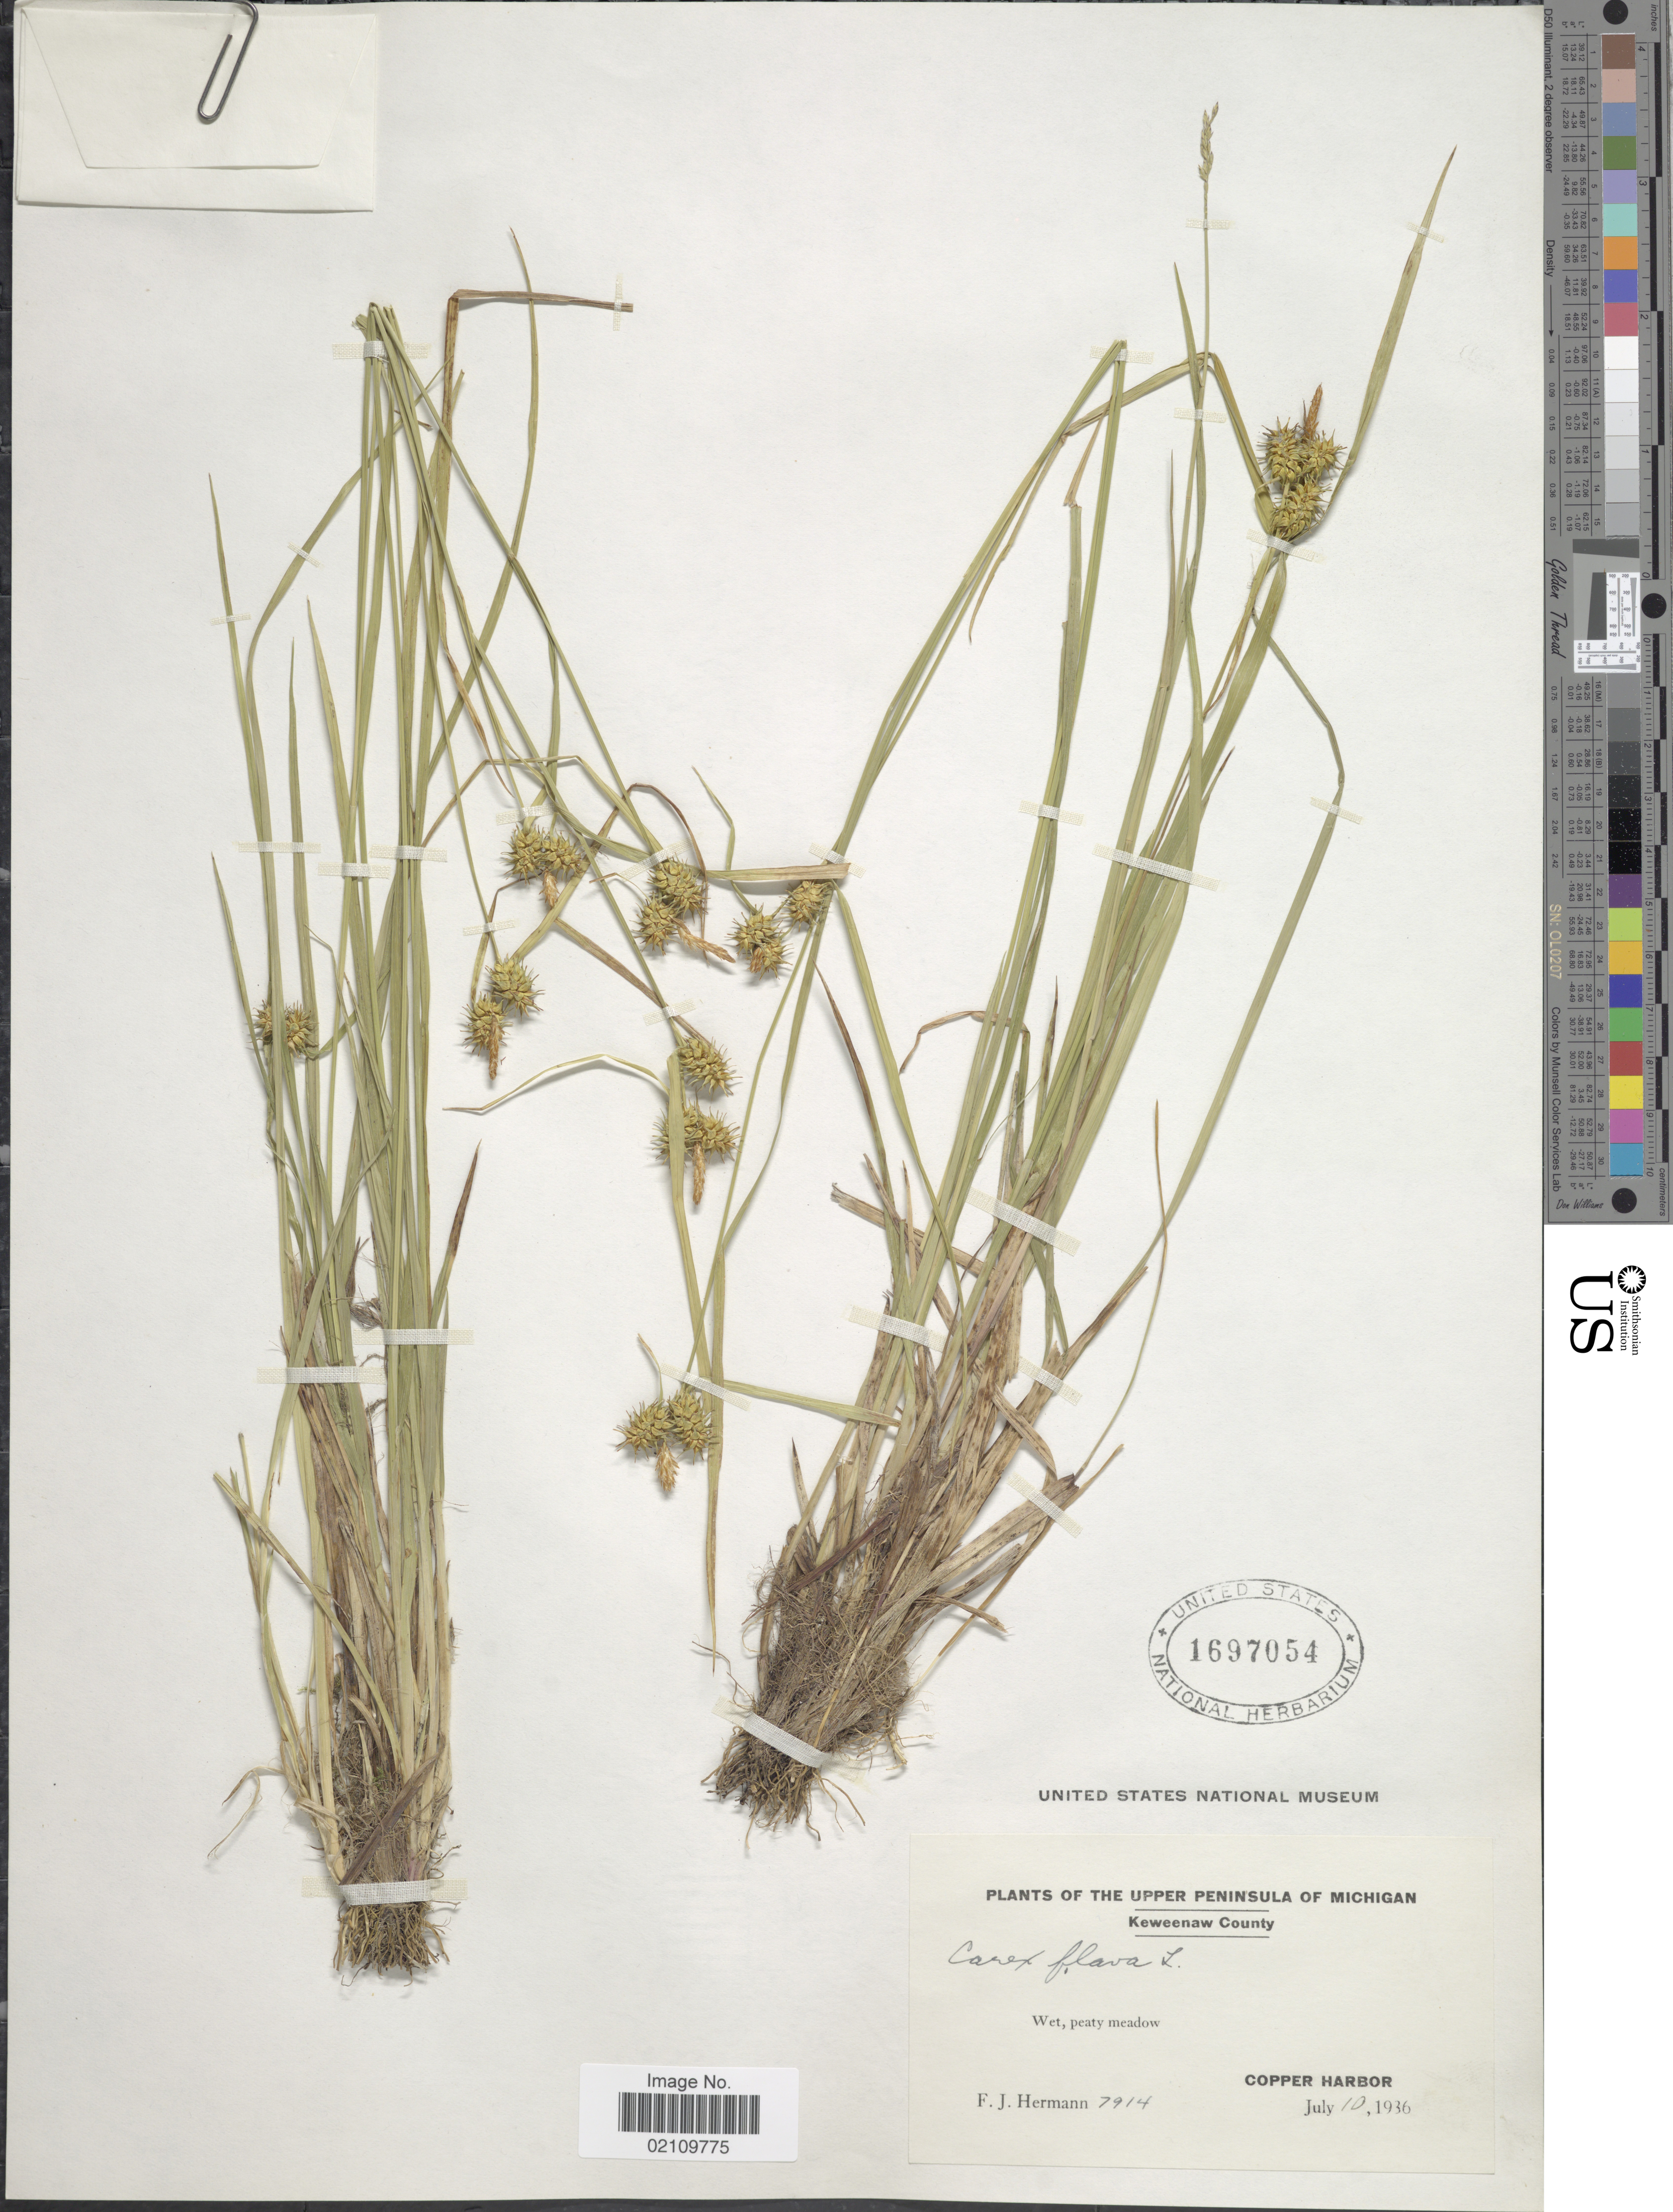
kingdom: Plantae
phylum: Tracheophyta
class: Liliopsida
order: Poales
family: Cyperaceae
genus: Carex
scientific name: Carex flava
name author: L.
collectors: F. J. Hermann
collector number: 7914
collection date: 1936-07-10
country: United States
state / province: Michigan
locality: Upper Peninsula of Michigan. Keweenaw County. Copper Harbor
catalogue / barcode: US 1697054